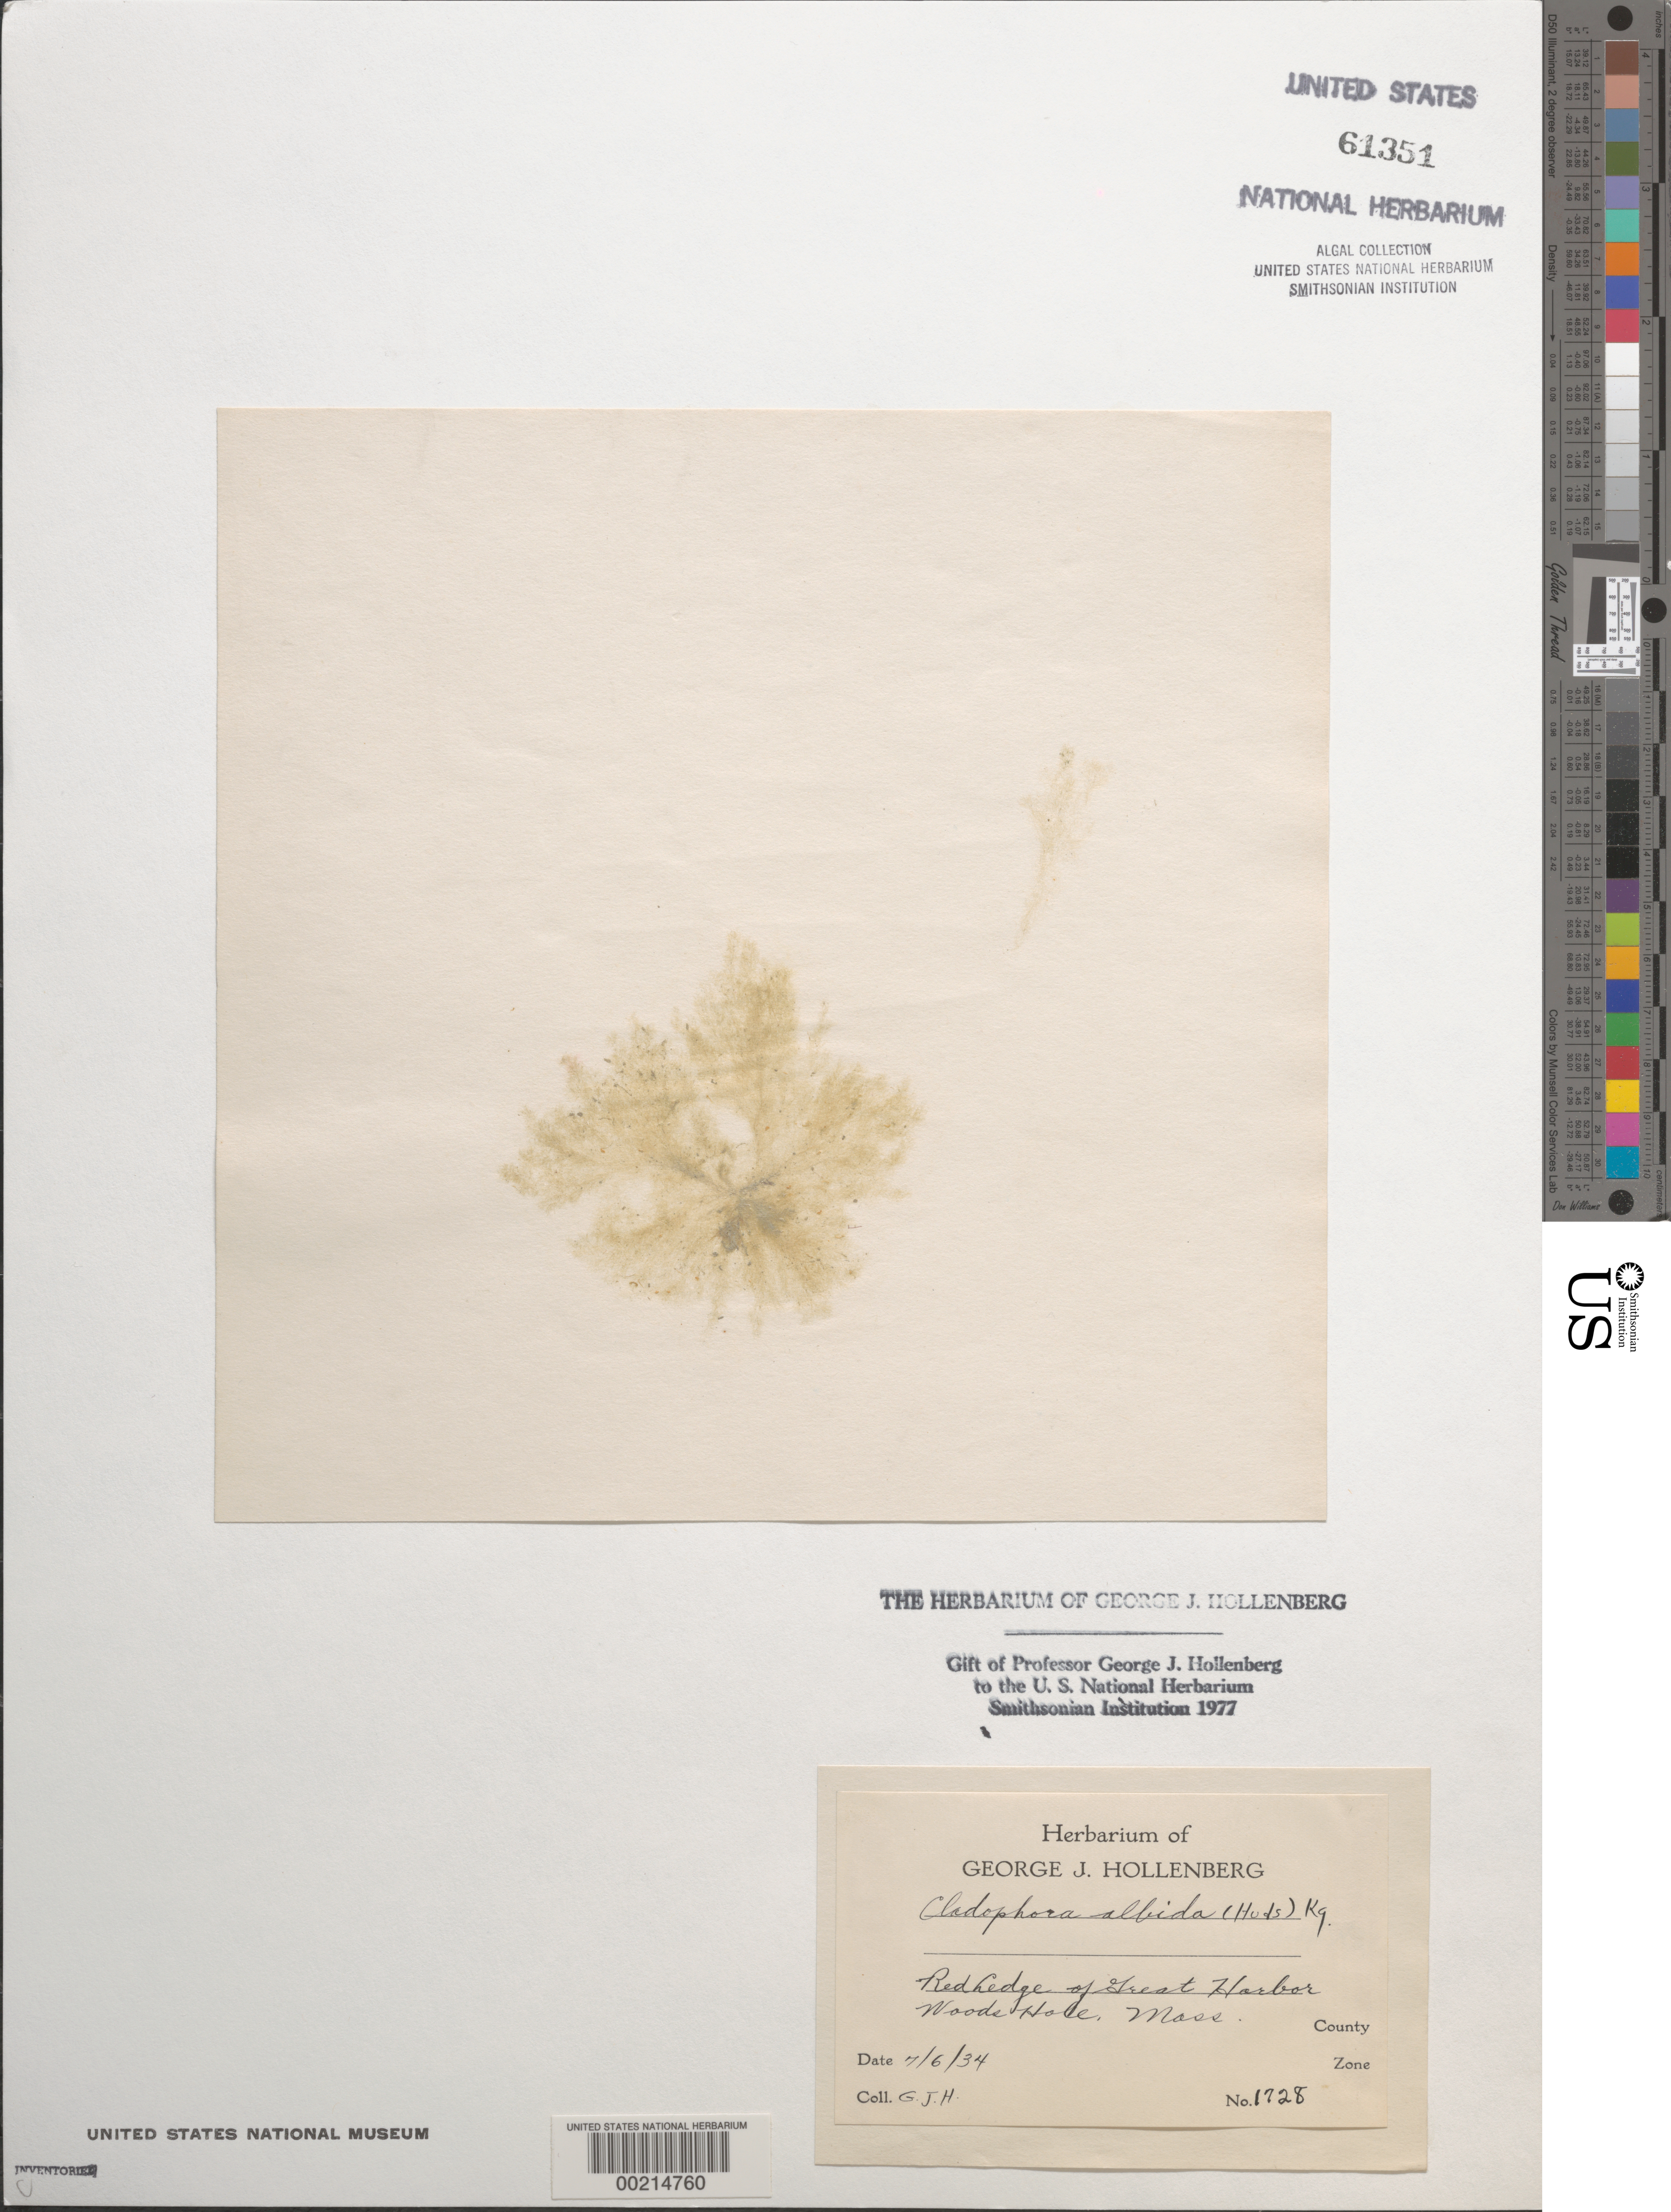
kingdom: Plantae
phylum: Chlorophyta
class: Ulvophyceae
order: Cladophorales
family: Cladophoraceae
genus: Cladophora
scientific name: Cladophora albida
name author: (Nees) Kütz.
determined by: Hollenberg, George J.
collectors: G. Hollenberg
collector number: GJH 1728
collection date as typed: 06 Jul 1934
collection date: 1934-07-06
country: United States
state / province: Massachusetts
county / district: Barnstable County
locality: Woods Hole, Red Ledge, Great Harbor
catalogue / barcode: US 61351